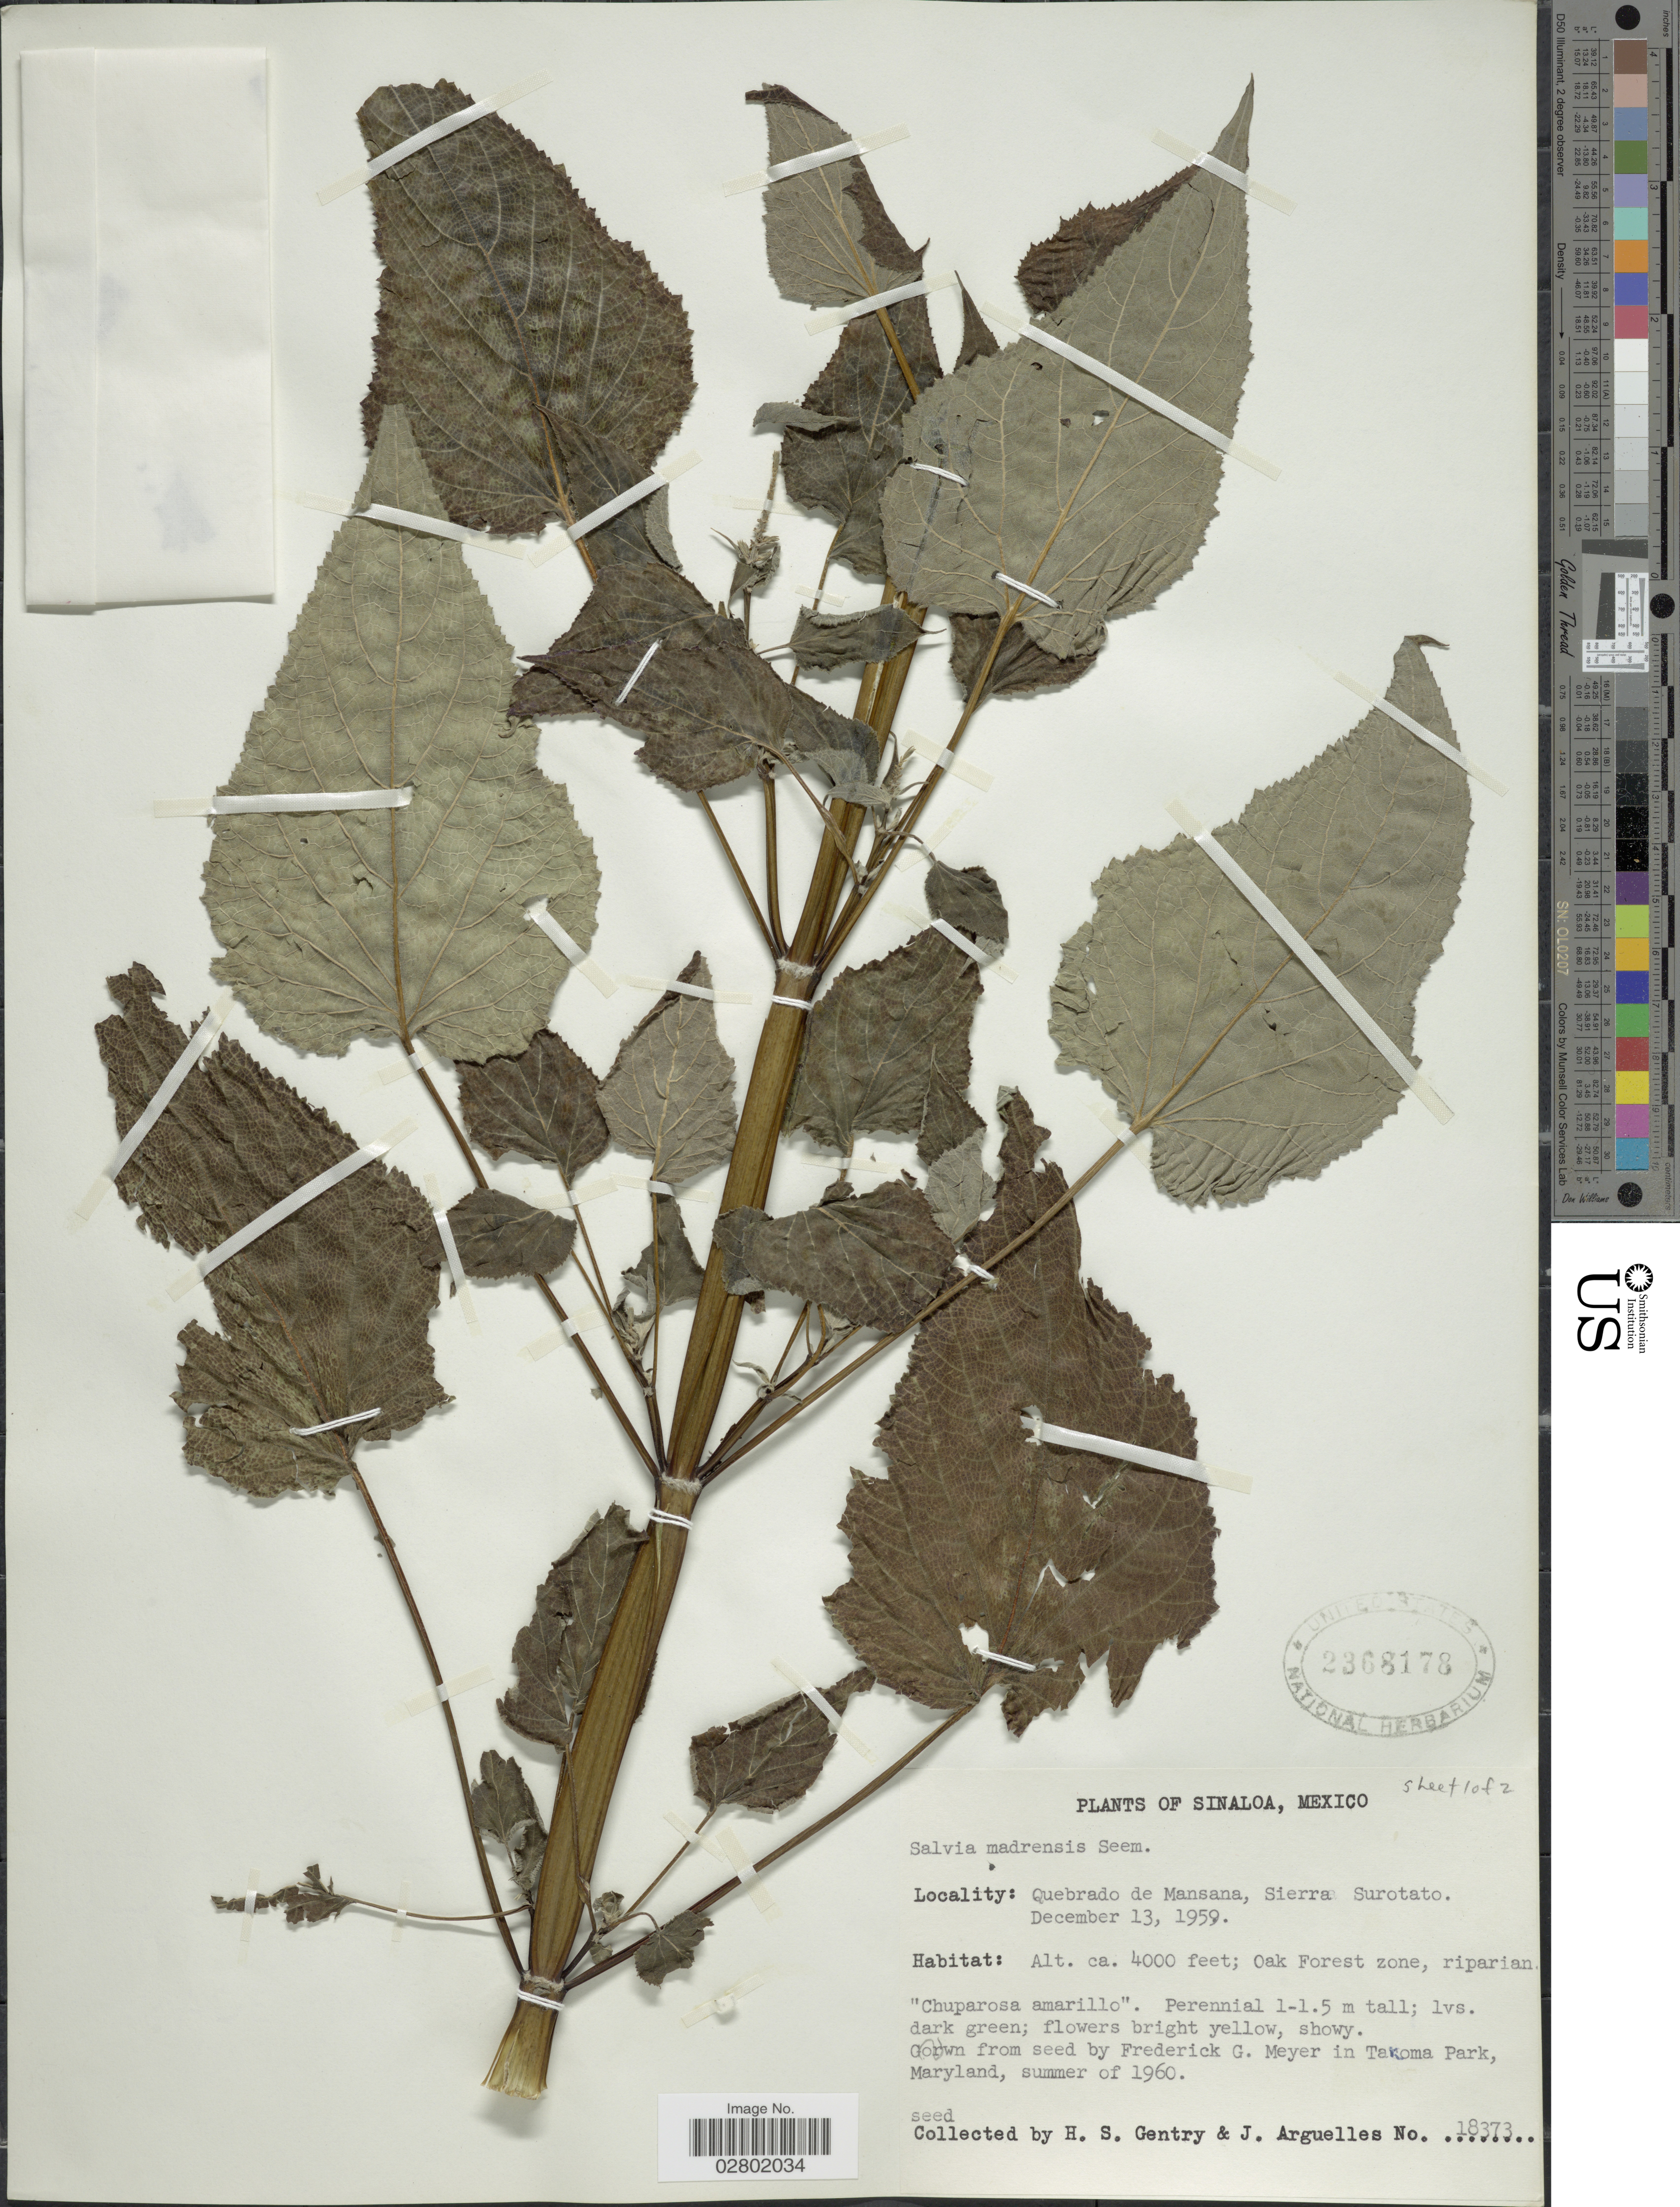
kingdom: Plantae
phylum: Tracheophyta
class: Magnoliopsida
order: Lamiales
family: Lamiaceae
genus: Salvia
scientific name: Salvia madrensis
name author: Seem.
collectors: F. G. Meyer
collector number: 18373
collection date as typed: summer 1960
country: United States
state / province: Maryland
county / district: Montgomery / Prince George's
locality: Takoma Park.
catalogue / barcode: US 2368178